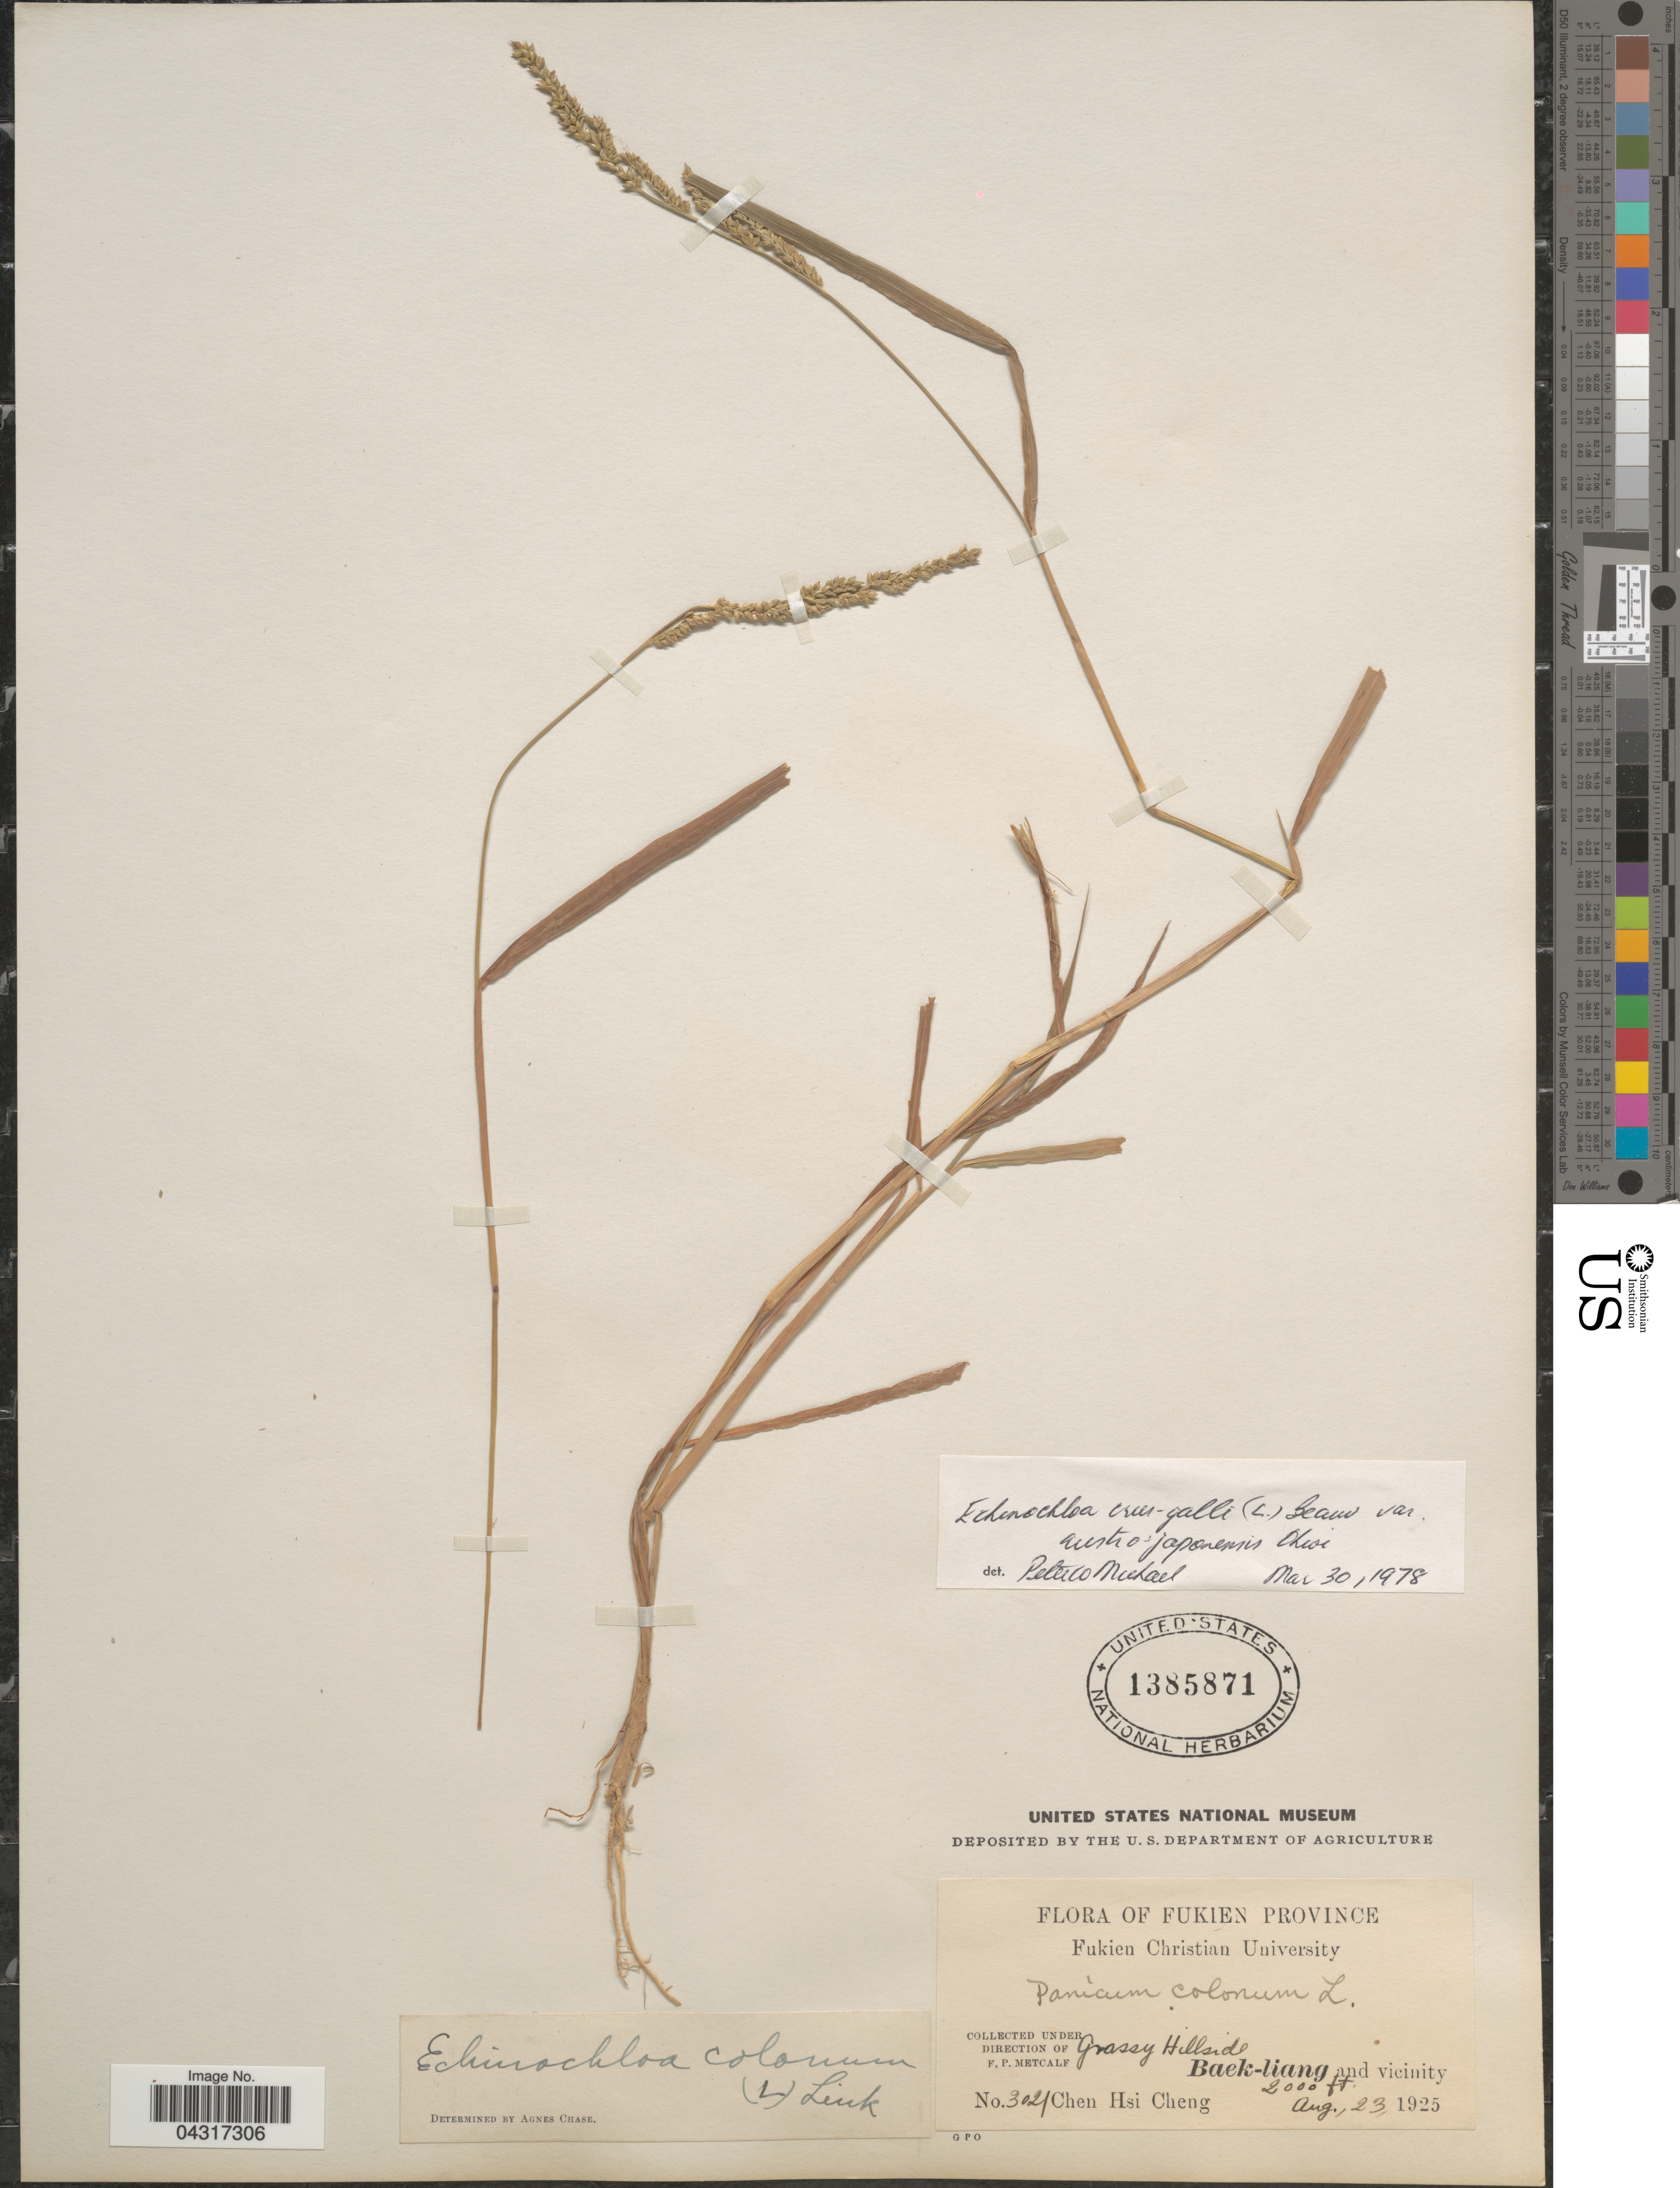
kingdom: Plantae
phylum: Tracheophyta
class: Liliopsida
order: Poales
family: Poaceae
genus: Echinochloa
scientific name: Echinochloa crus-galli var. austrojaponensis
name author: Ohwi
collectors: Chen Hsi Cheng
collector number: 3021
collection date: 1925-08-23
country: China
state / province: Fujian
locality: Fukien Province. Grassy Hillside. Baek-liang and vicinity.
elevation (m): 610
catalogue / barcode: US 1385871